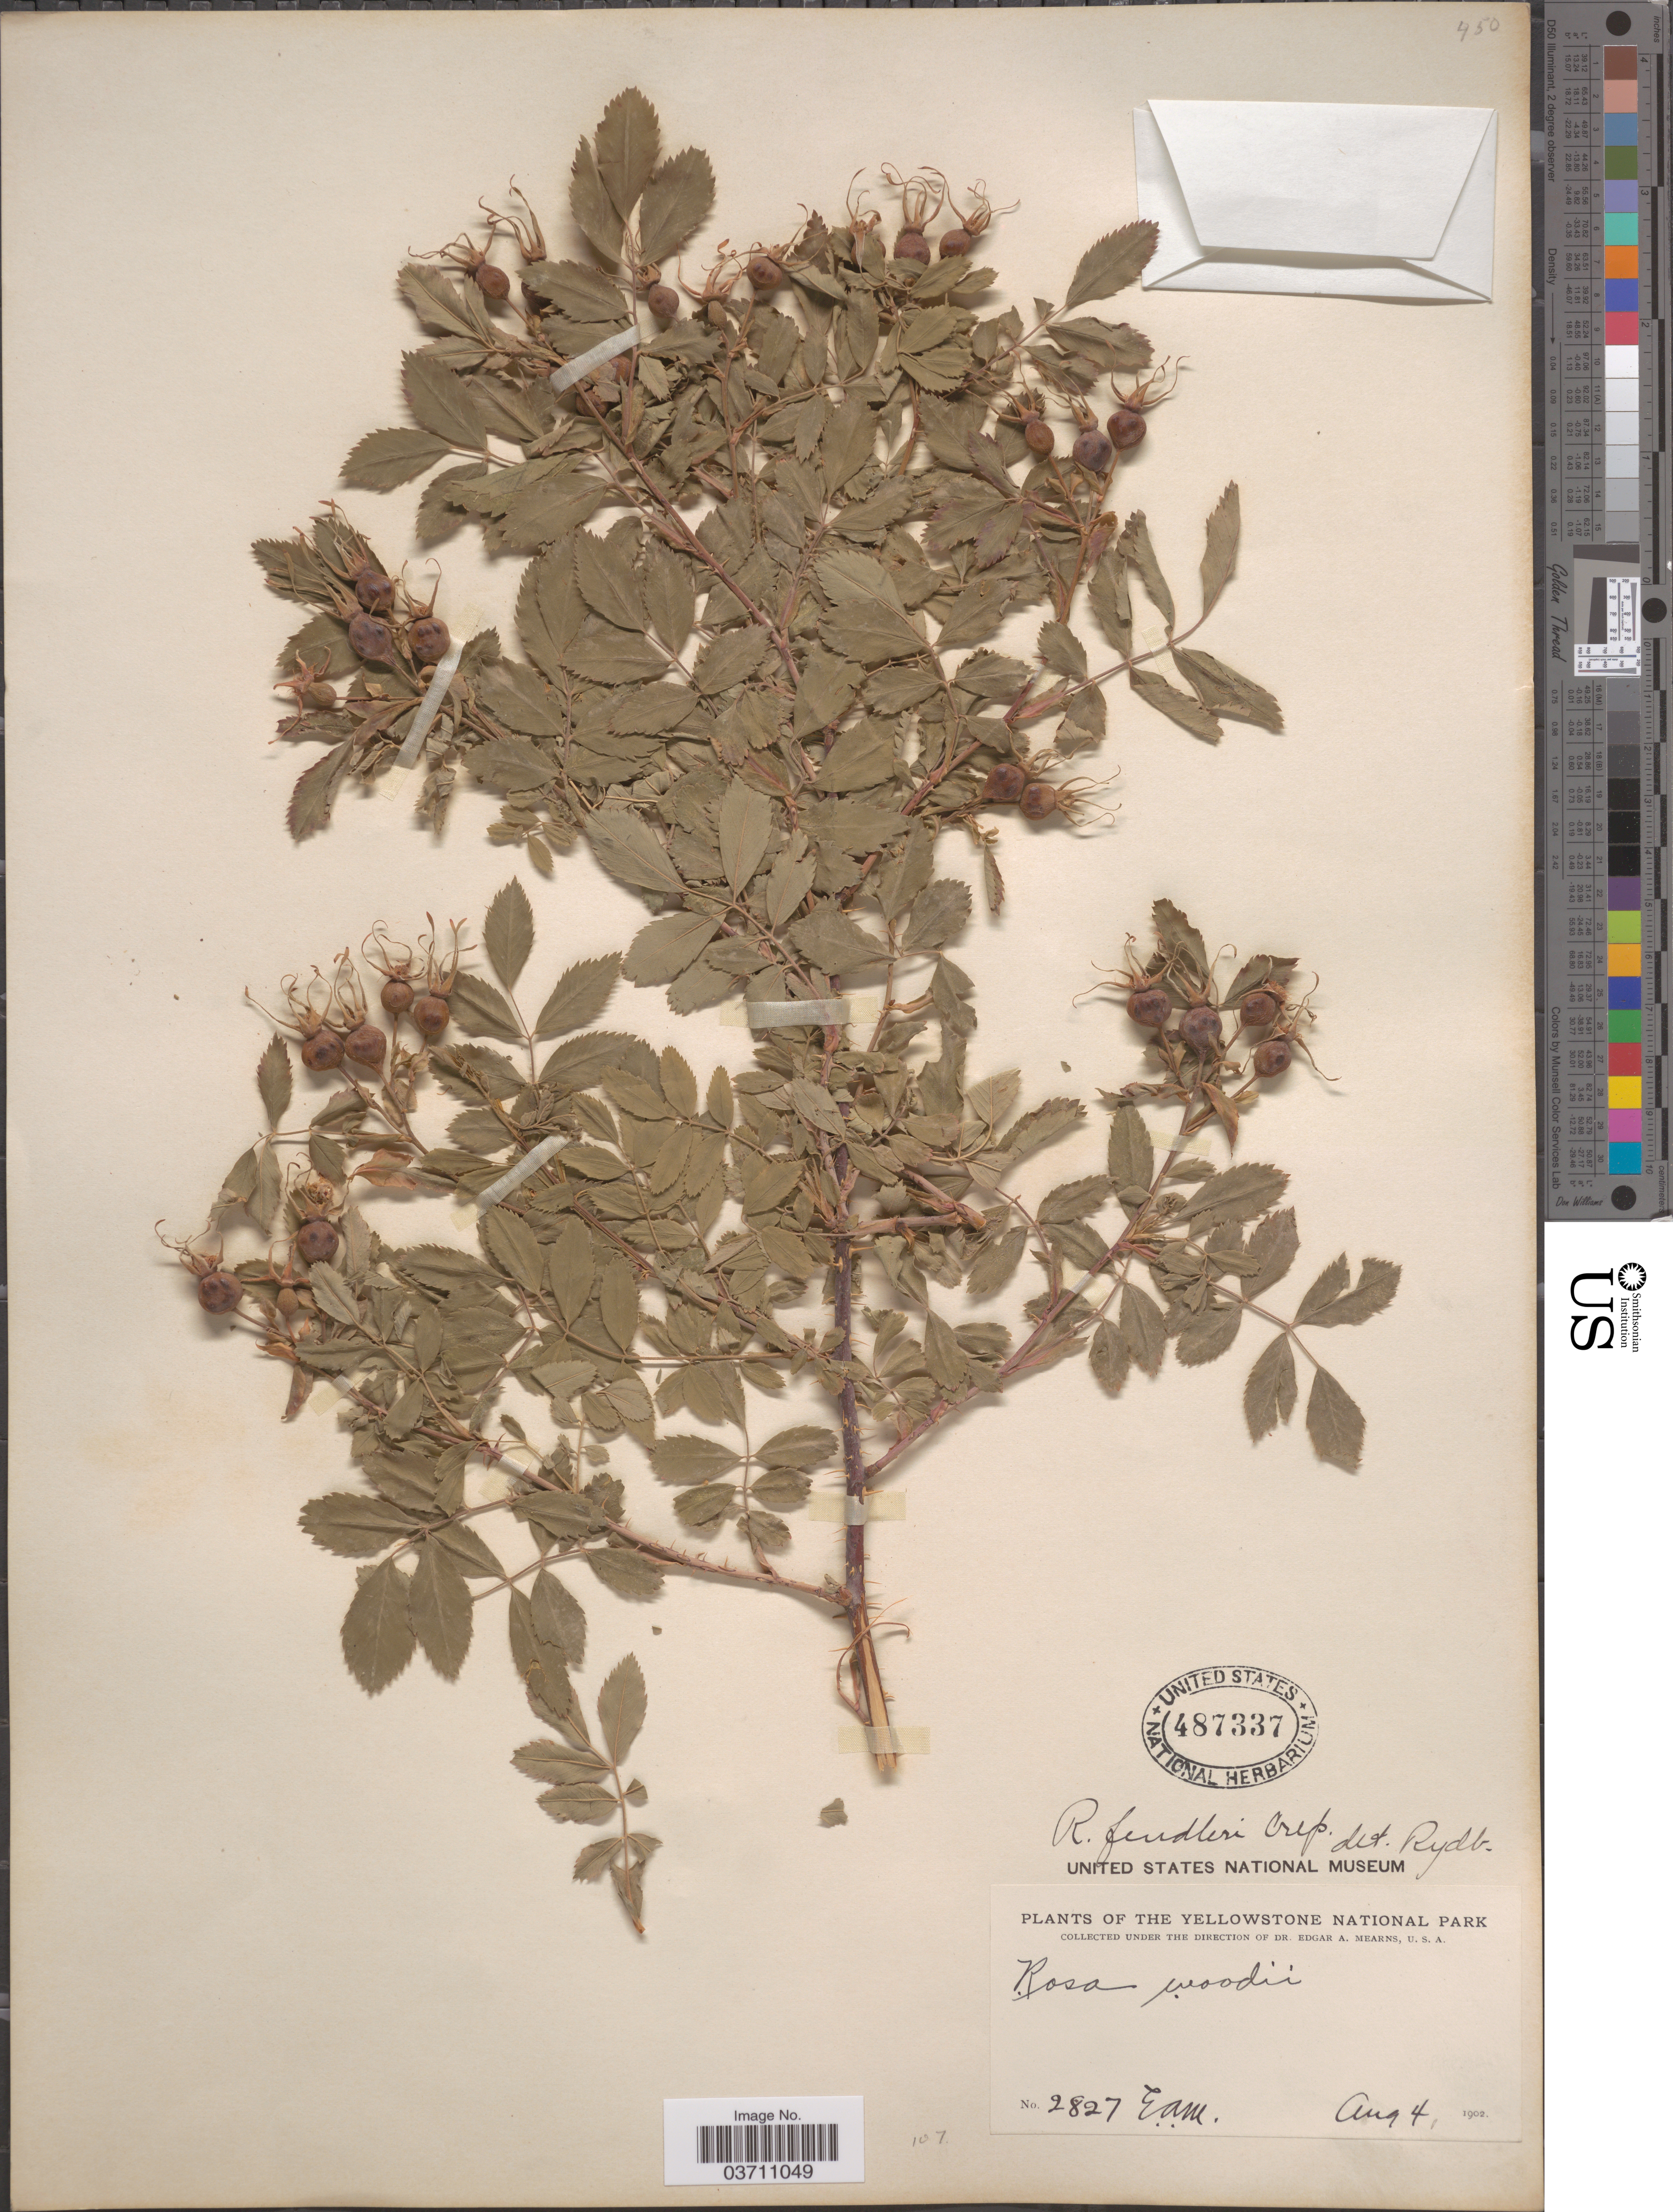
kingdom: Plantae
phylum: Tracheophyta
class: Magnoliopsida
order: Rosales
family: Rosaceae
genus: Rosa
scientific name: Rosa fendleri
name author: Crép.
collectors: E. A. Mearns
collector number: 2827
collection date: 1902-08-04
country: United States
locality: The Yellowstone National Park.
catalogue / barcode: US 487337